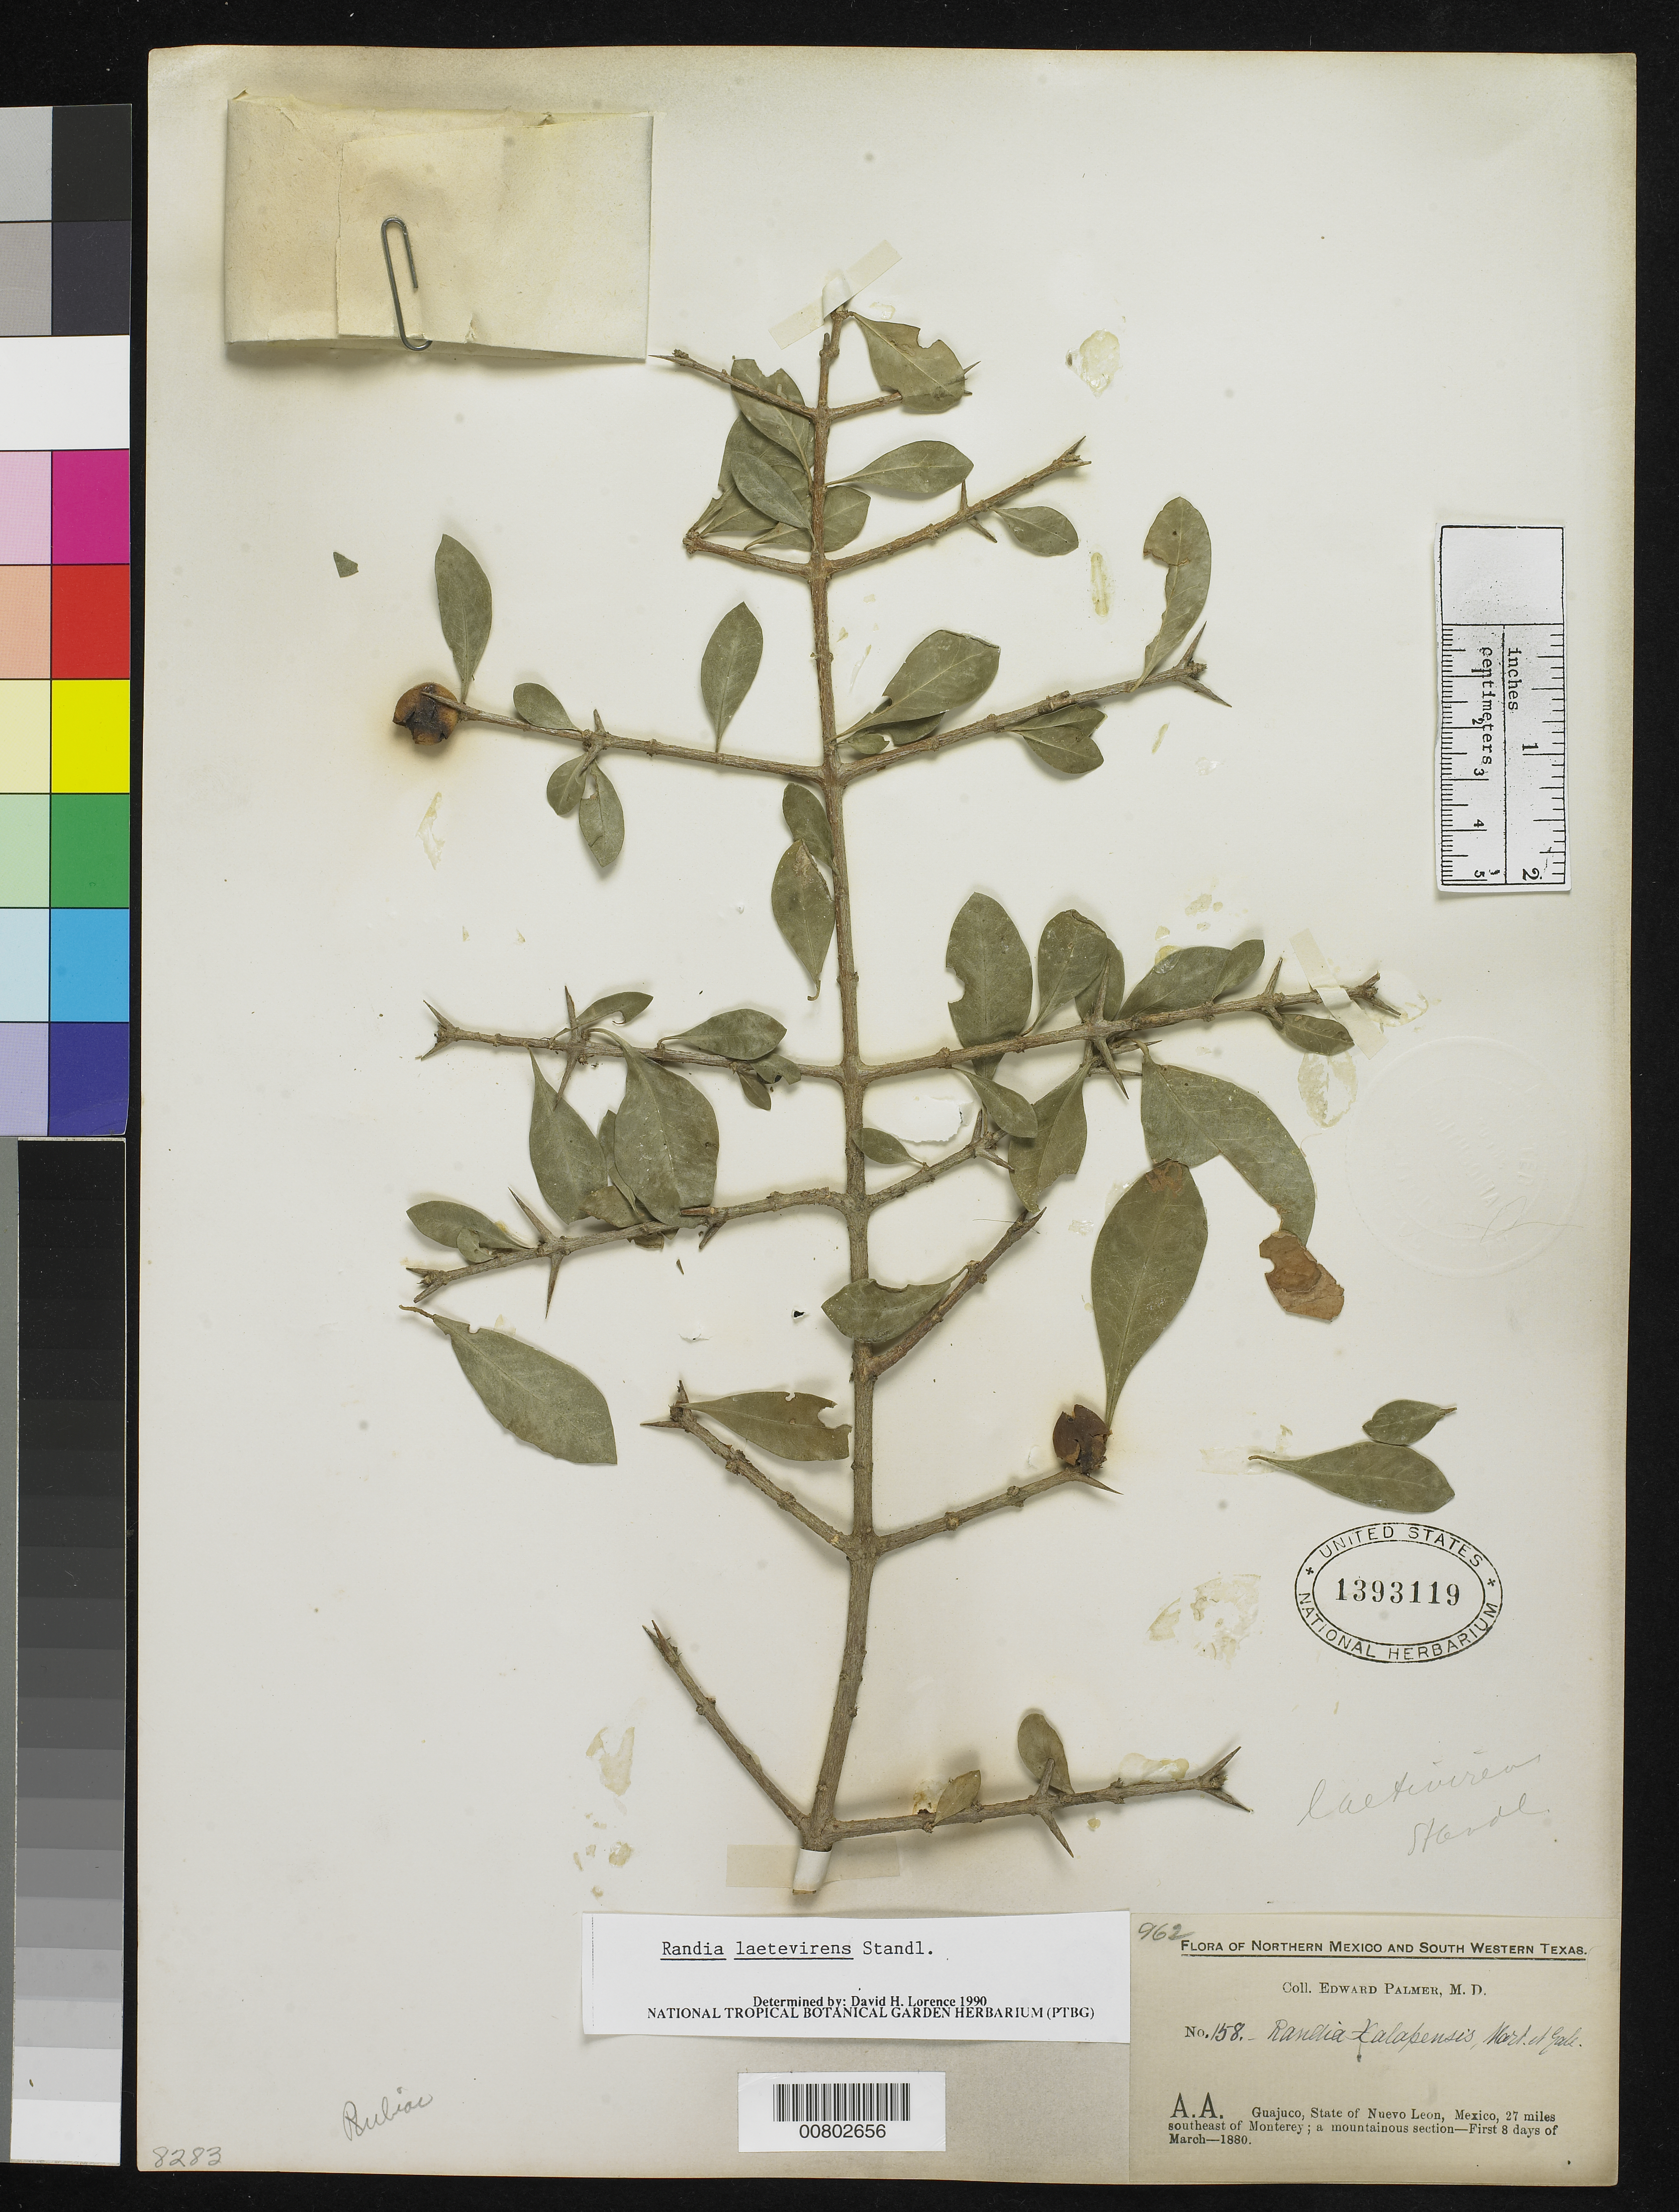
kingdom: Plantae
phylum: Tracheophyta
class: Magnoliopsida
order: Gentianales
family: Rubiaceae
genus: Randia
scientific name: Randia laetevirens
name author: Standl.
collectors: E. Palmer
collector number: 158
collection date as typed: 01 Mar 1880 to 08 Mar 1880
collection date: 1880-03-01/1880-03-08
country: Mexico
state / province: Nuevo León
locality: A.A. Guajuco, State of Nuevo León, 27 miles southeast of Monterrey; a mountainous section.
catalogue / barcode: US 1393119